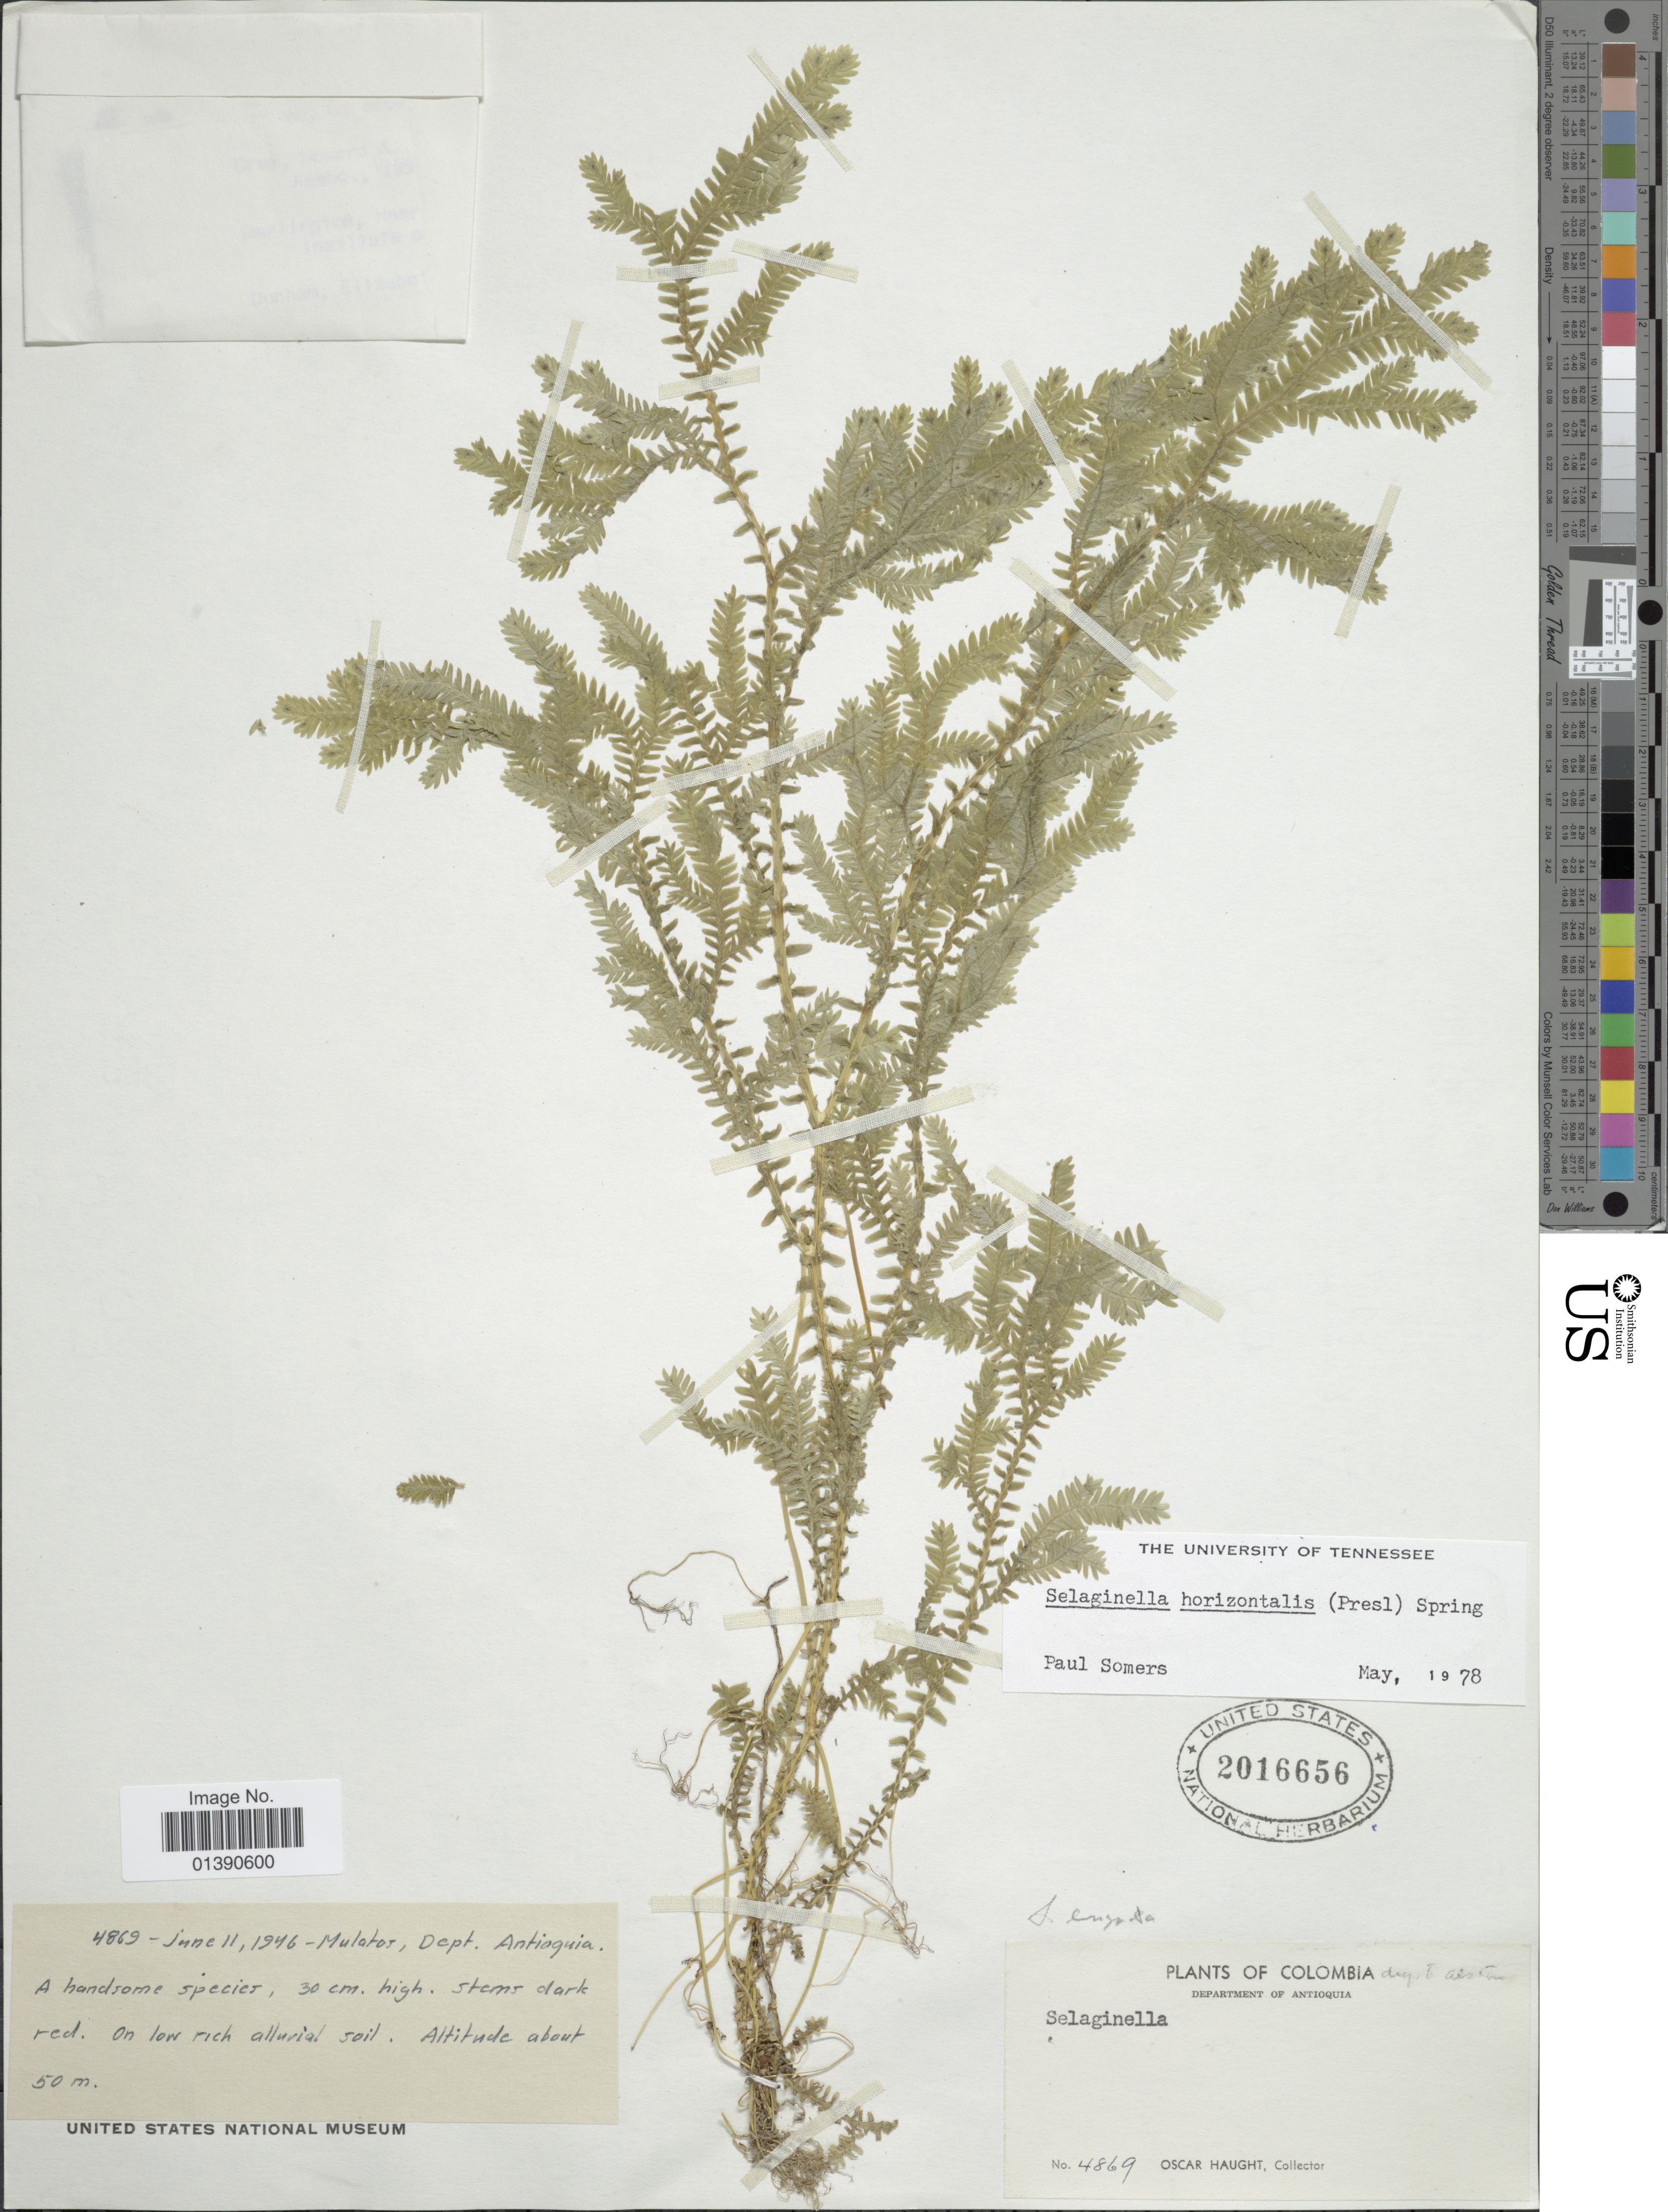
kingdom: Plantae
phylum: Tracheophyta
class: Lycopodiopsida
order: Selaginellales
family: Selaginellaceae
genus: Selaginella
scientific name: Selaginella eurynota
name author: A. Braun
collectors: O. L. Haught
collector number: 4869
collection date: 1946-06-11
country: Colombia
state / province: Antioquia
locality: Mulatos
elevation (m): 50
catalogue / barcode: US 2016656